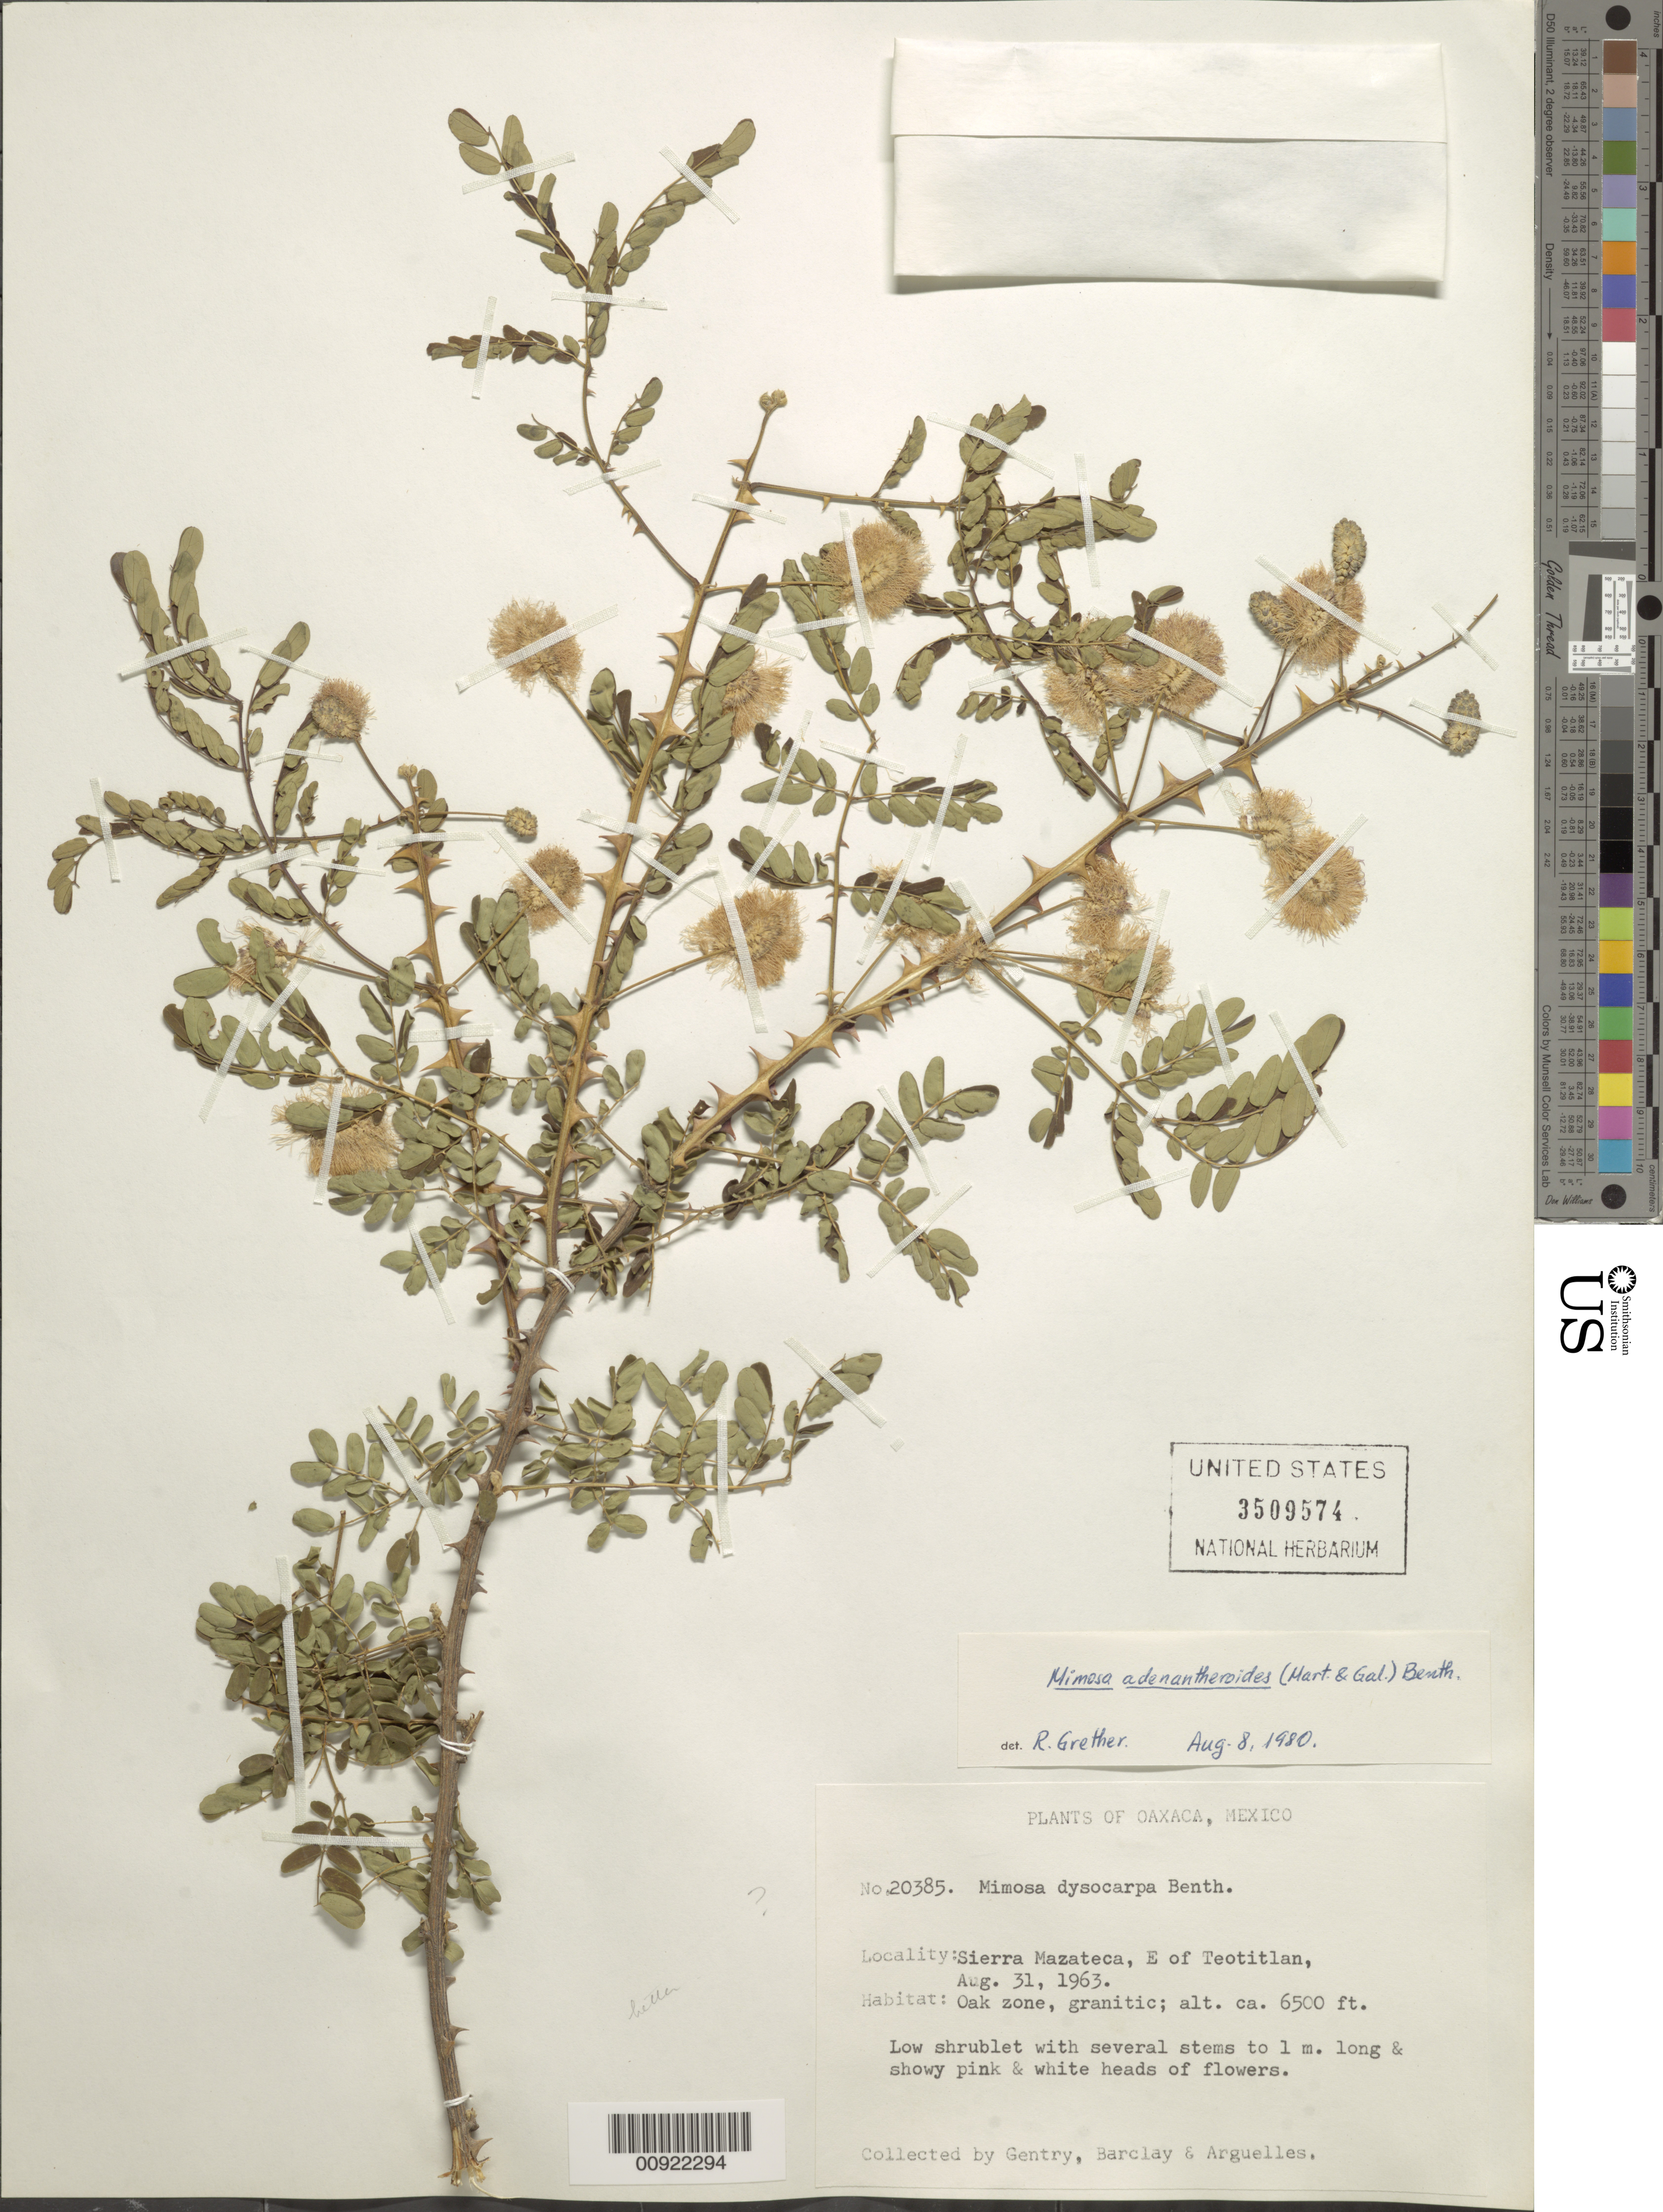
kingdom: Plantae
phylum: Tracheophyta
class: Magnoliopsida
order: Fabales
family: Fabaceae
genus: Mimosa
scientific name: Mimosa adenantheroides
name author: (M. Martens) Benth.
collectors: Gentry, --, -- Barclay & Arguelles, --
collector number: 20385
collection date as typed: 31 Aug 1963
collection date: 1963-08-31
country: Mexico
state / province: Oaxaca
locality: Sierra Mazateca, E of Teotitlan.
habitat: Oak zone, granitic.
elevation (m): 1981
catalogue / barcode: US 3509574